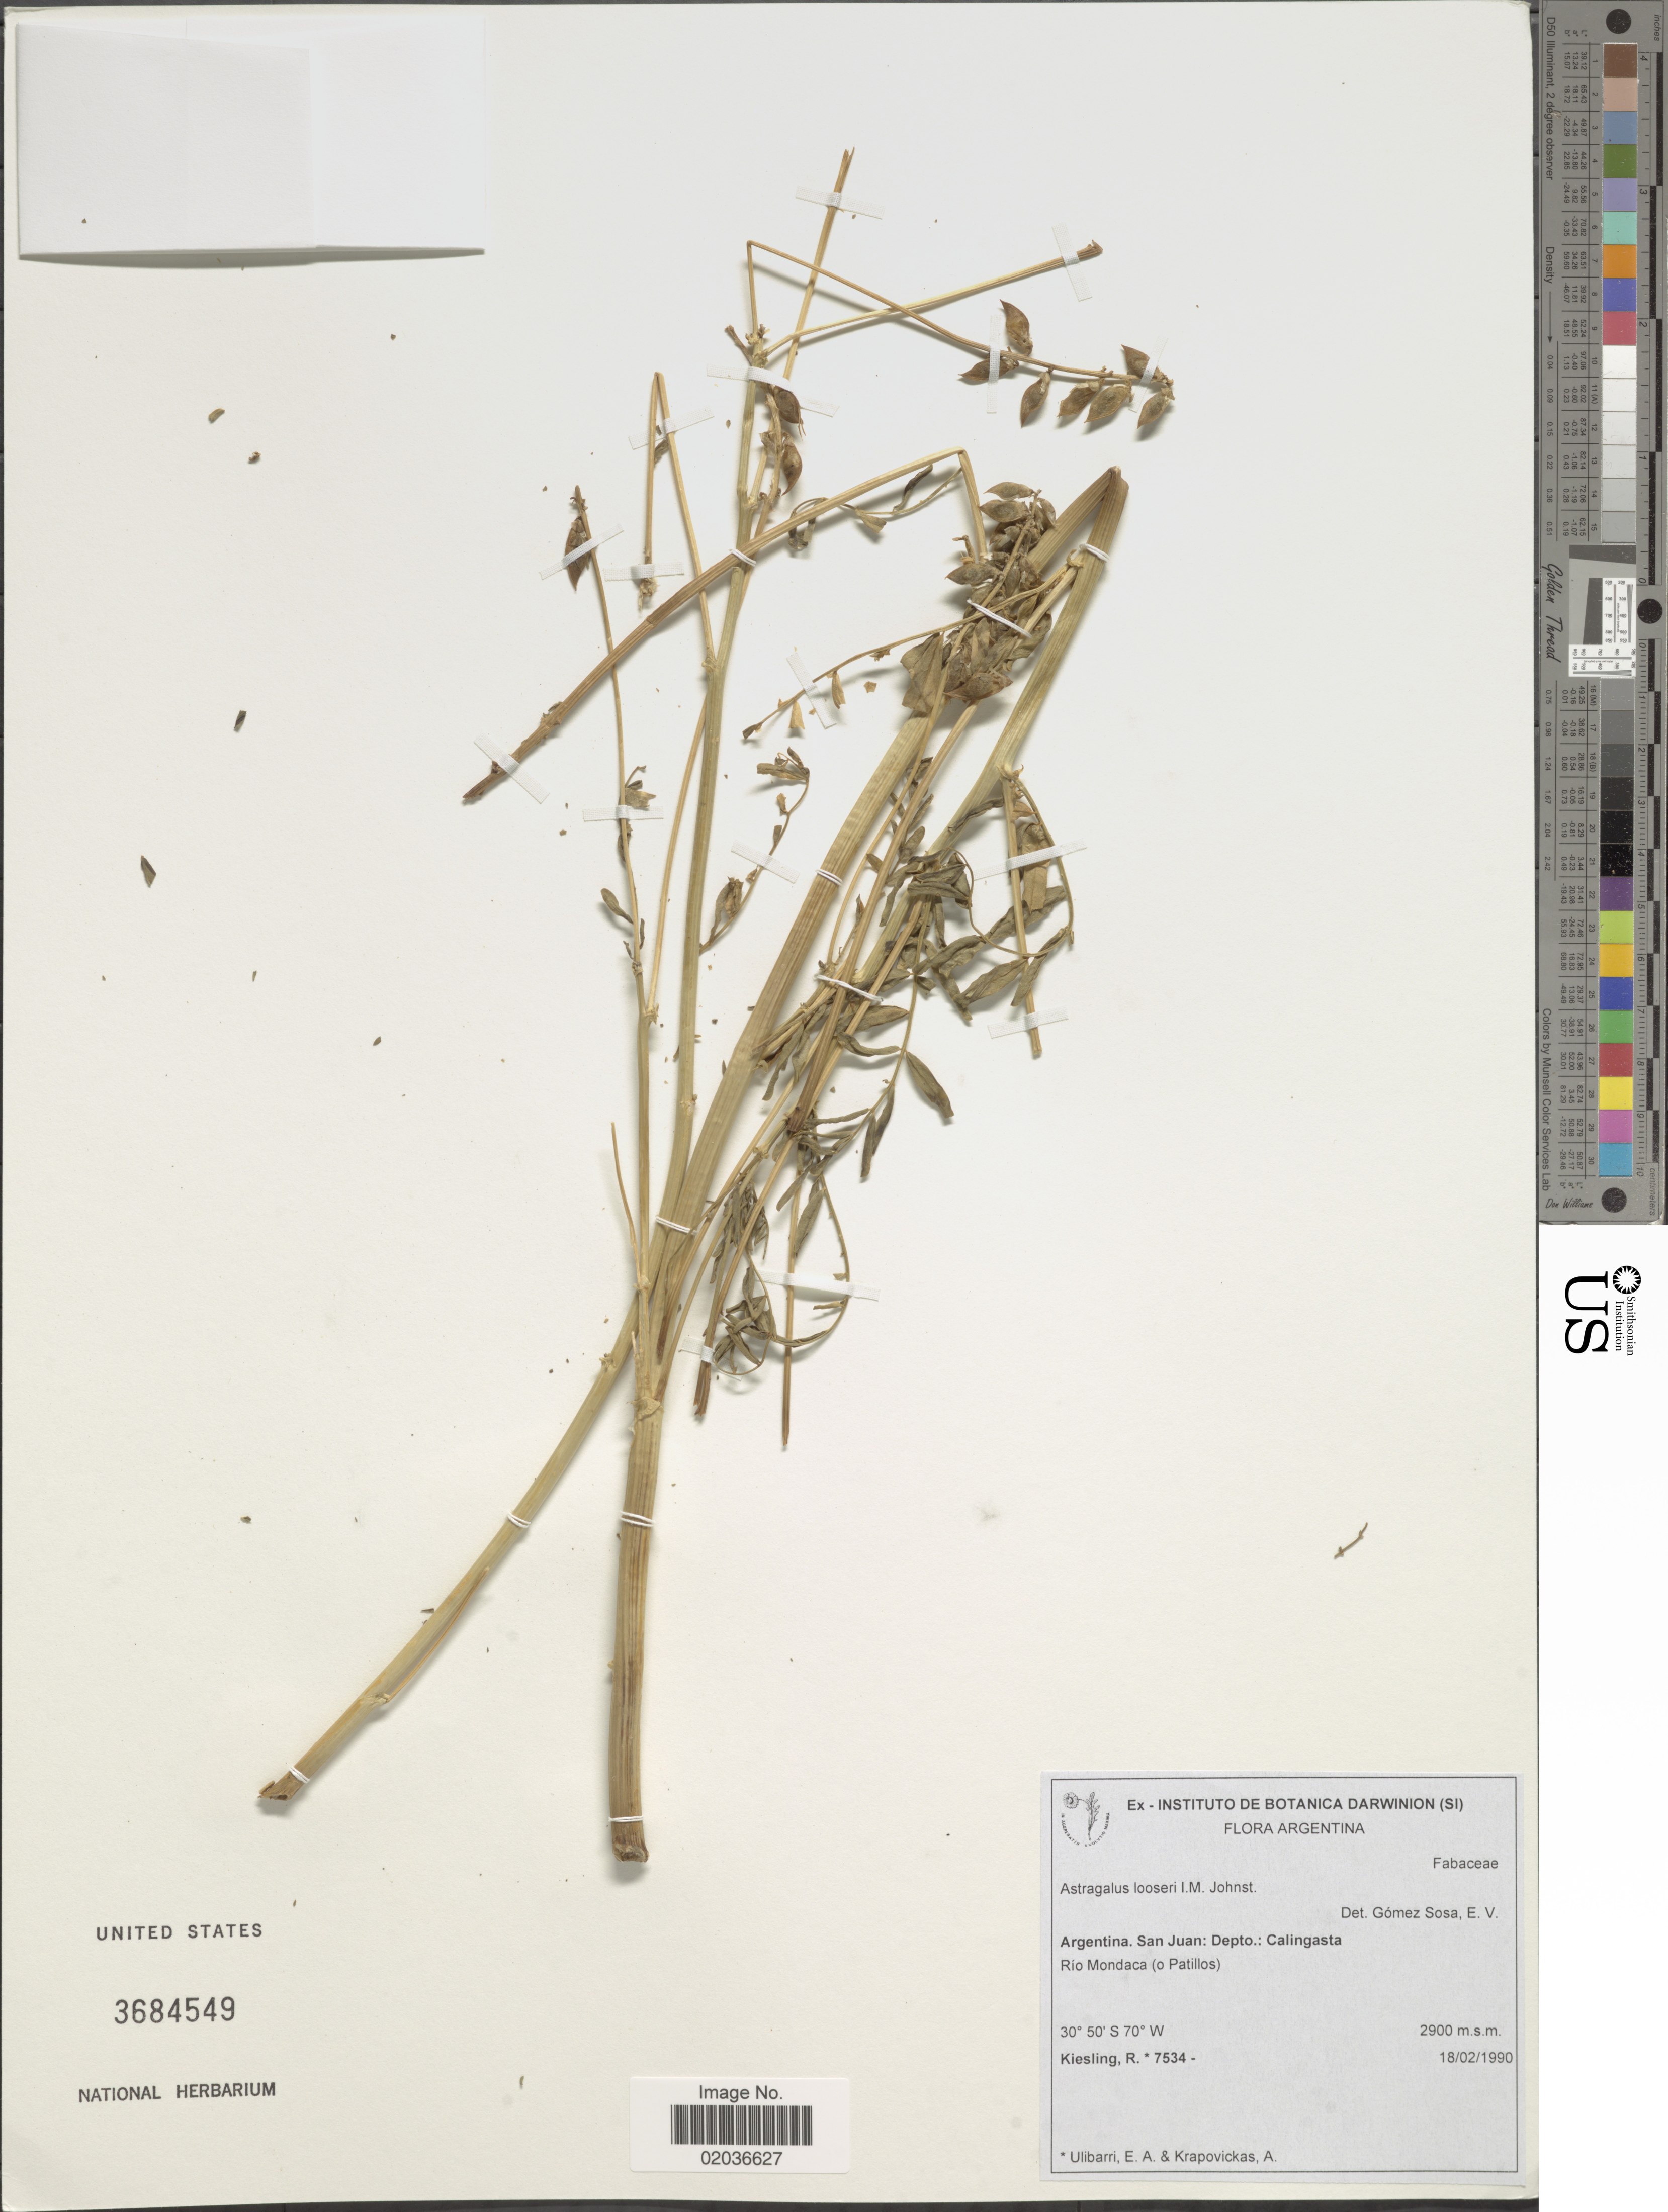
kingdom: Plantae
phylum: Tracheophyta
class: Magnoliopsida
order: Fabales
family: Fabaceae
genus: Astragalus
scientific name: Astragalus looseri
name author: I.M. Johnst.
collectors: R. Kiesling, E. A. Ulibarri & A. Krapovickas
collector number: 7534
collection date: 1990-02-18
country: Argentina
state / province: San Juan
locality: Depto.: Calingasta. Río Mondaca (o Patillos)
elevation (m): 2900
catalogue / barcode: US 3684549